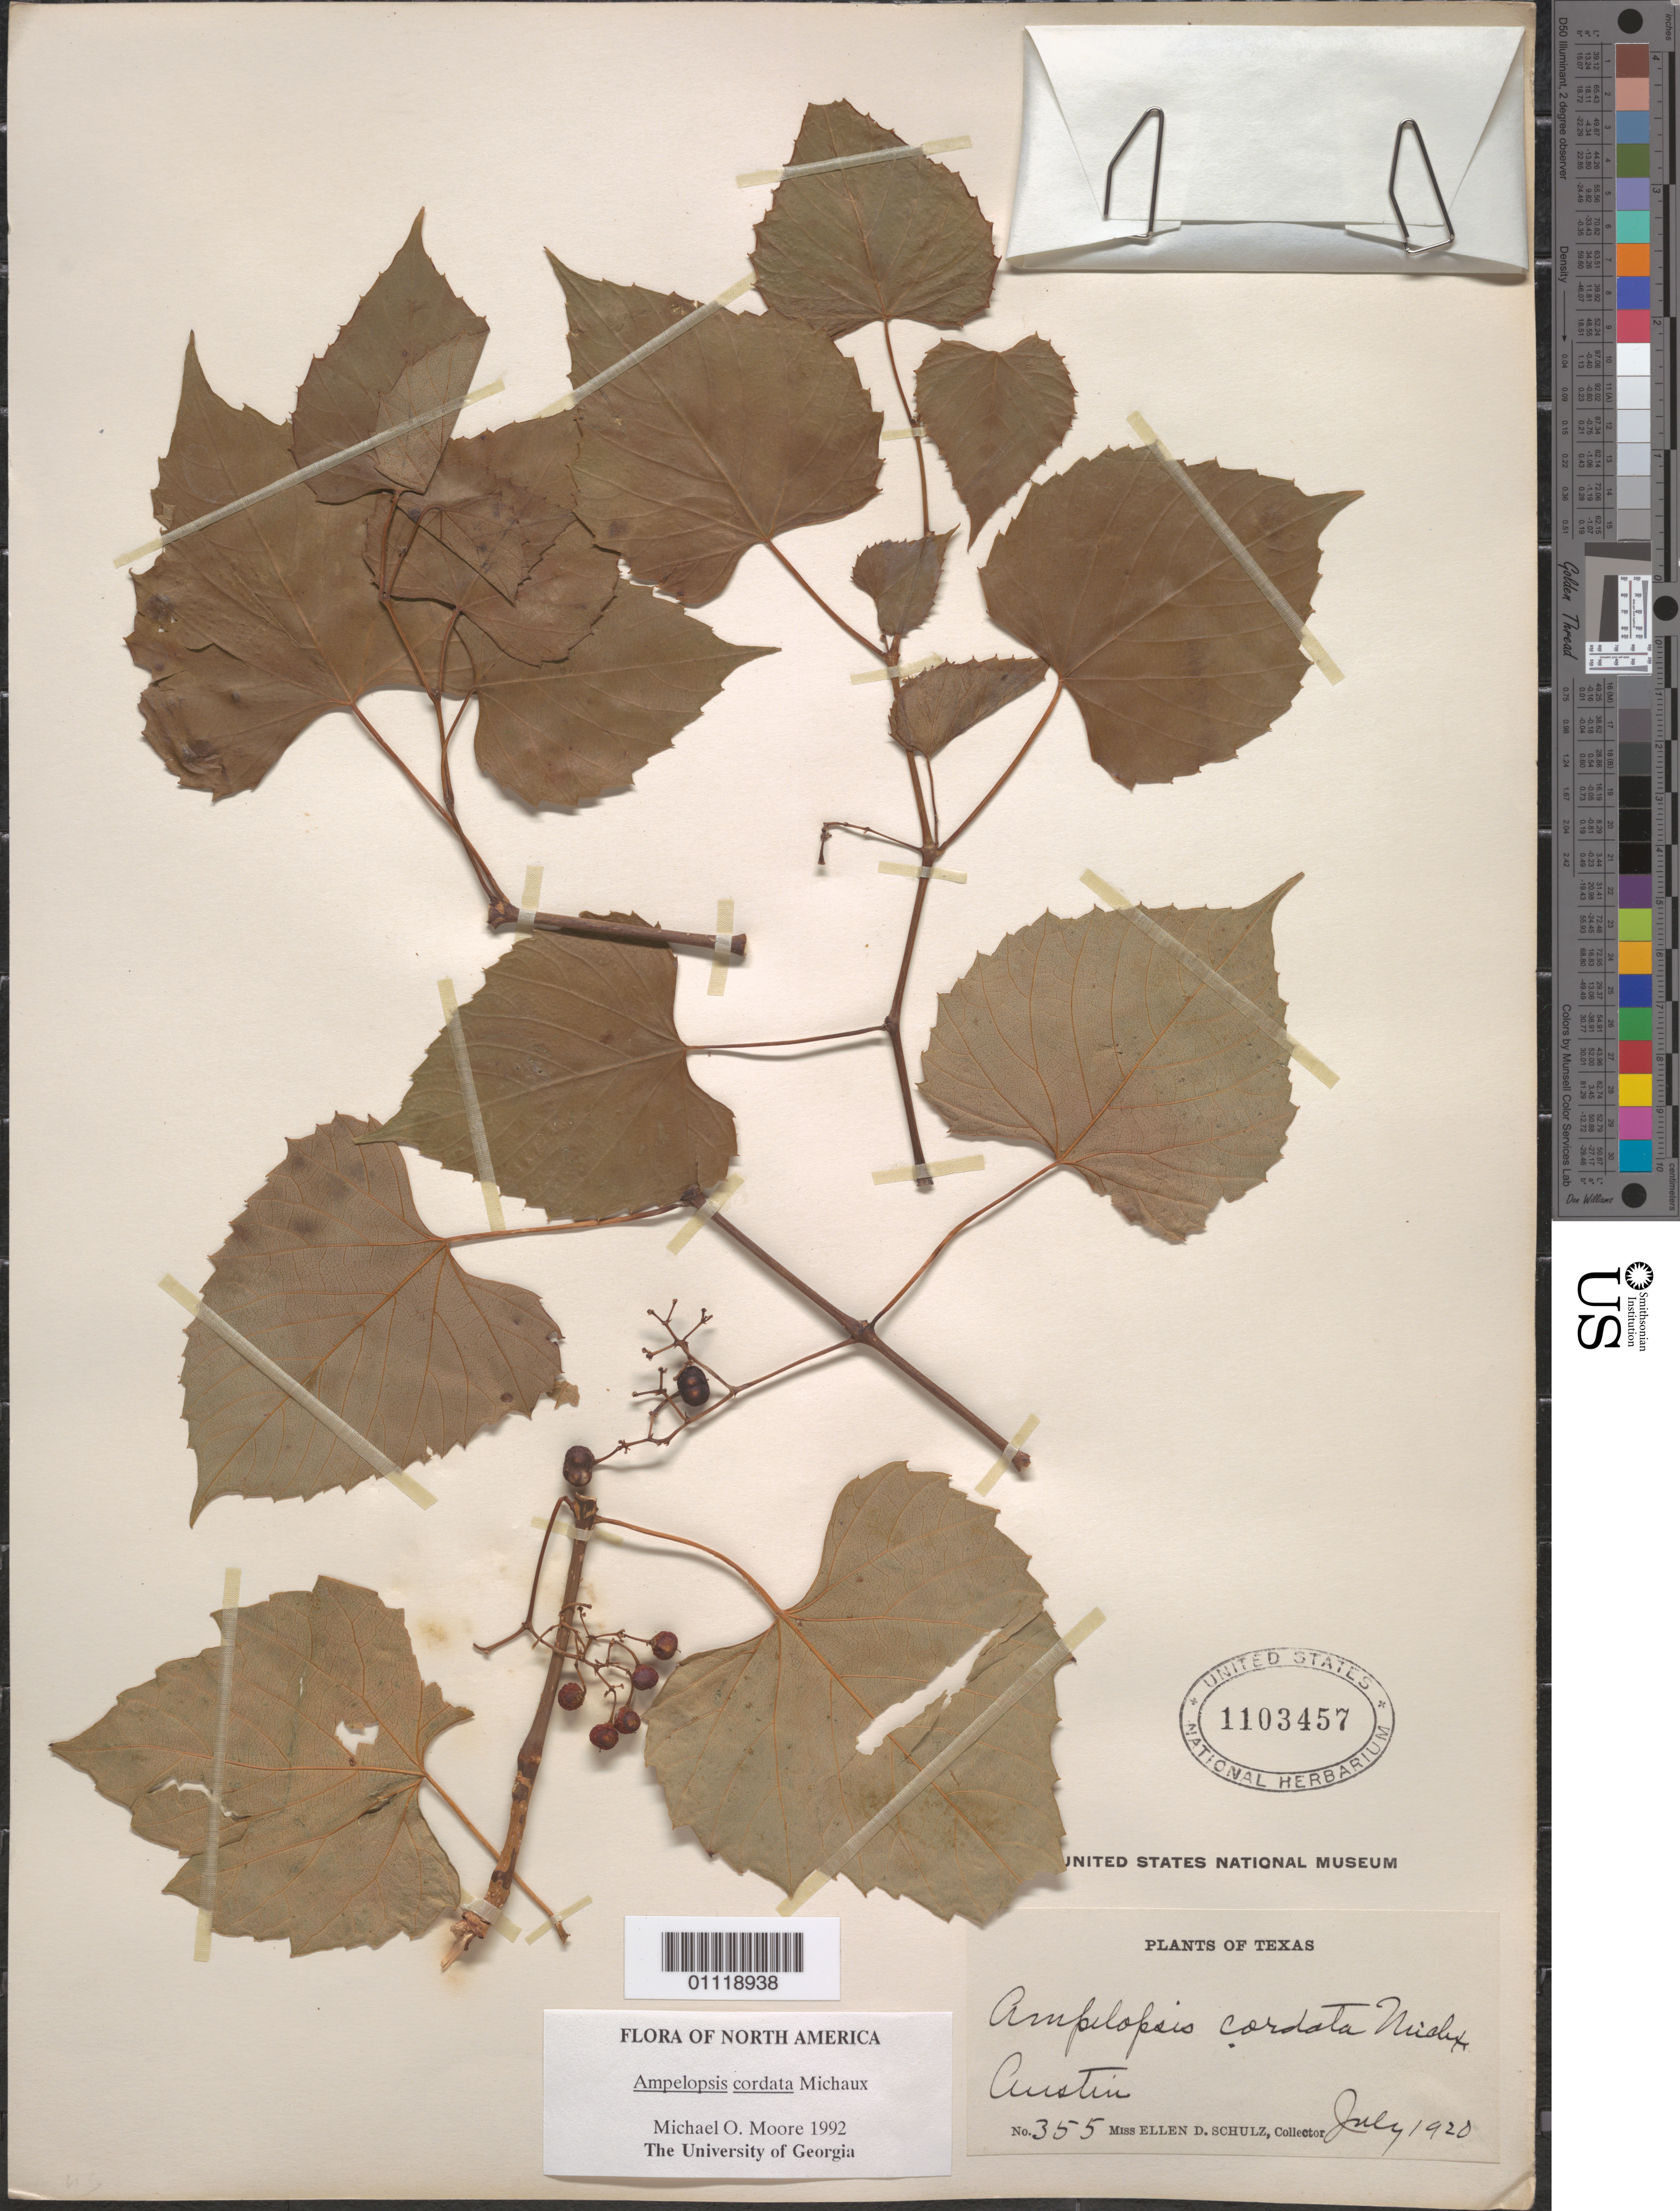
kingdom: Plantae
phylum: Tracheophyta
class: Magnoliopsida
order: Vitales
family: Vitaceae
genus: Ampelopsis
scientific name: Ampelopsis cordata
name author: Michx.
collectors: E. D. Schulz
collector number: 355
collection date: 1920-07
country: United States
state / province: Texas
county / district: Austin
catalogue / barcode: US 1103457